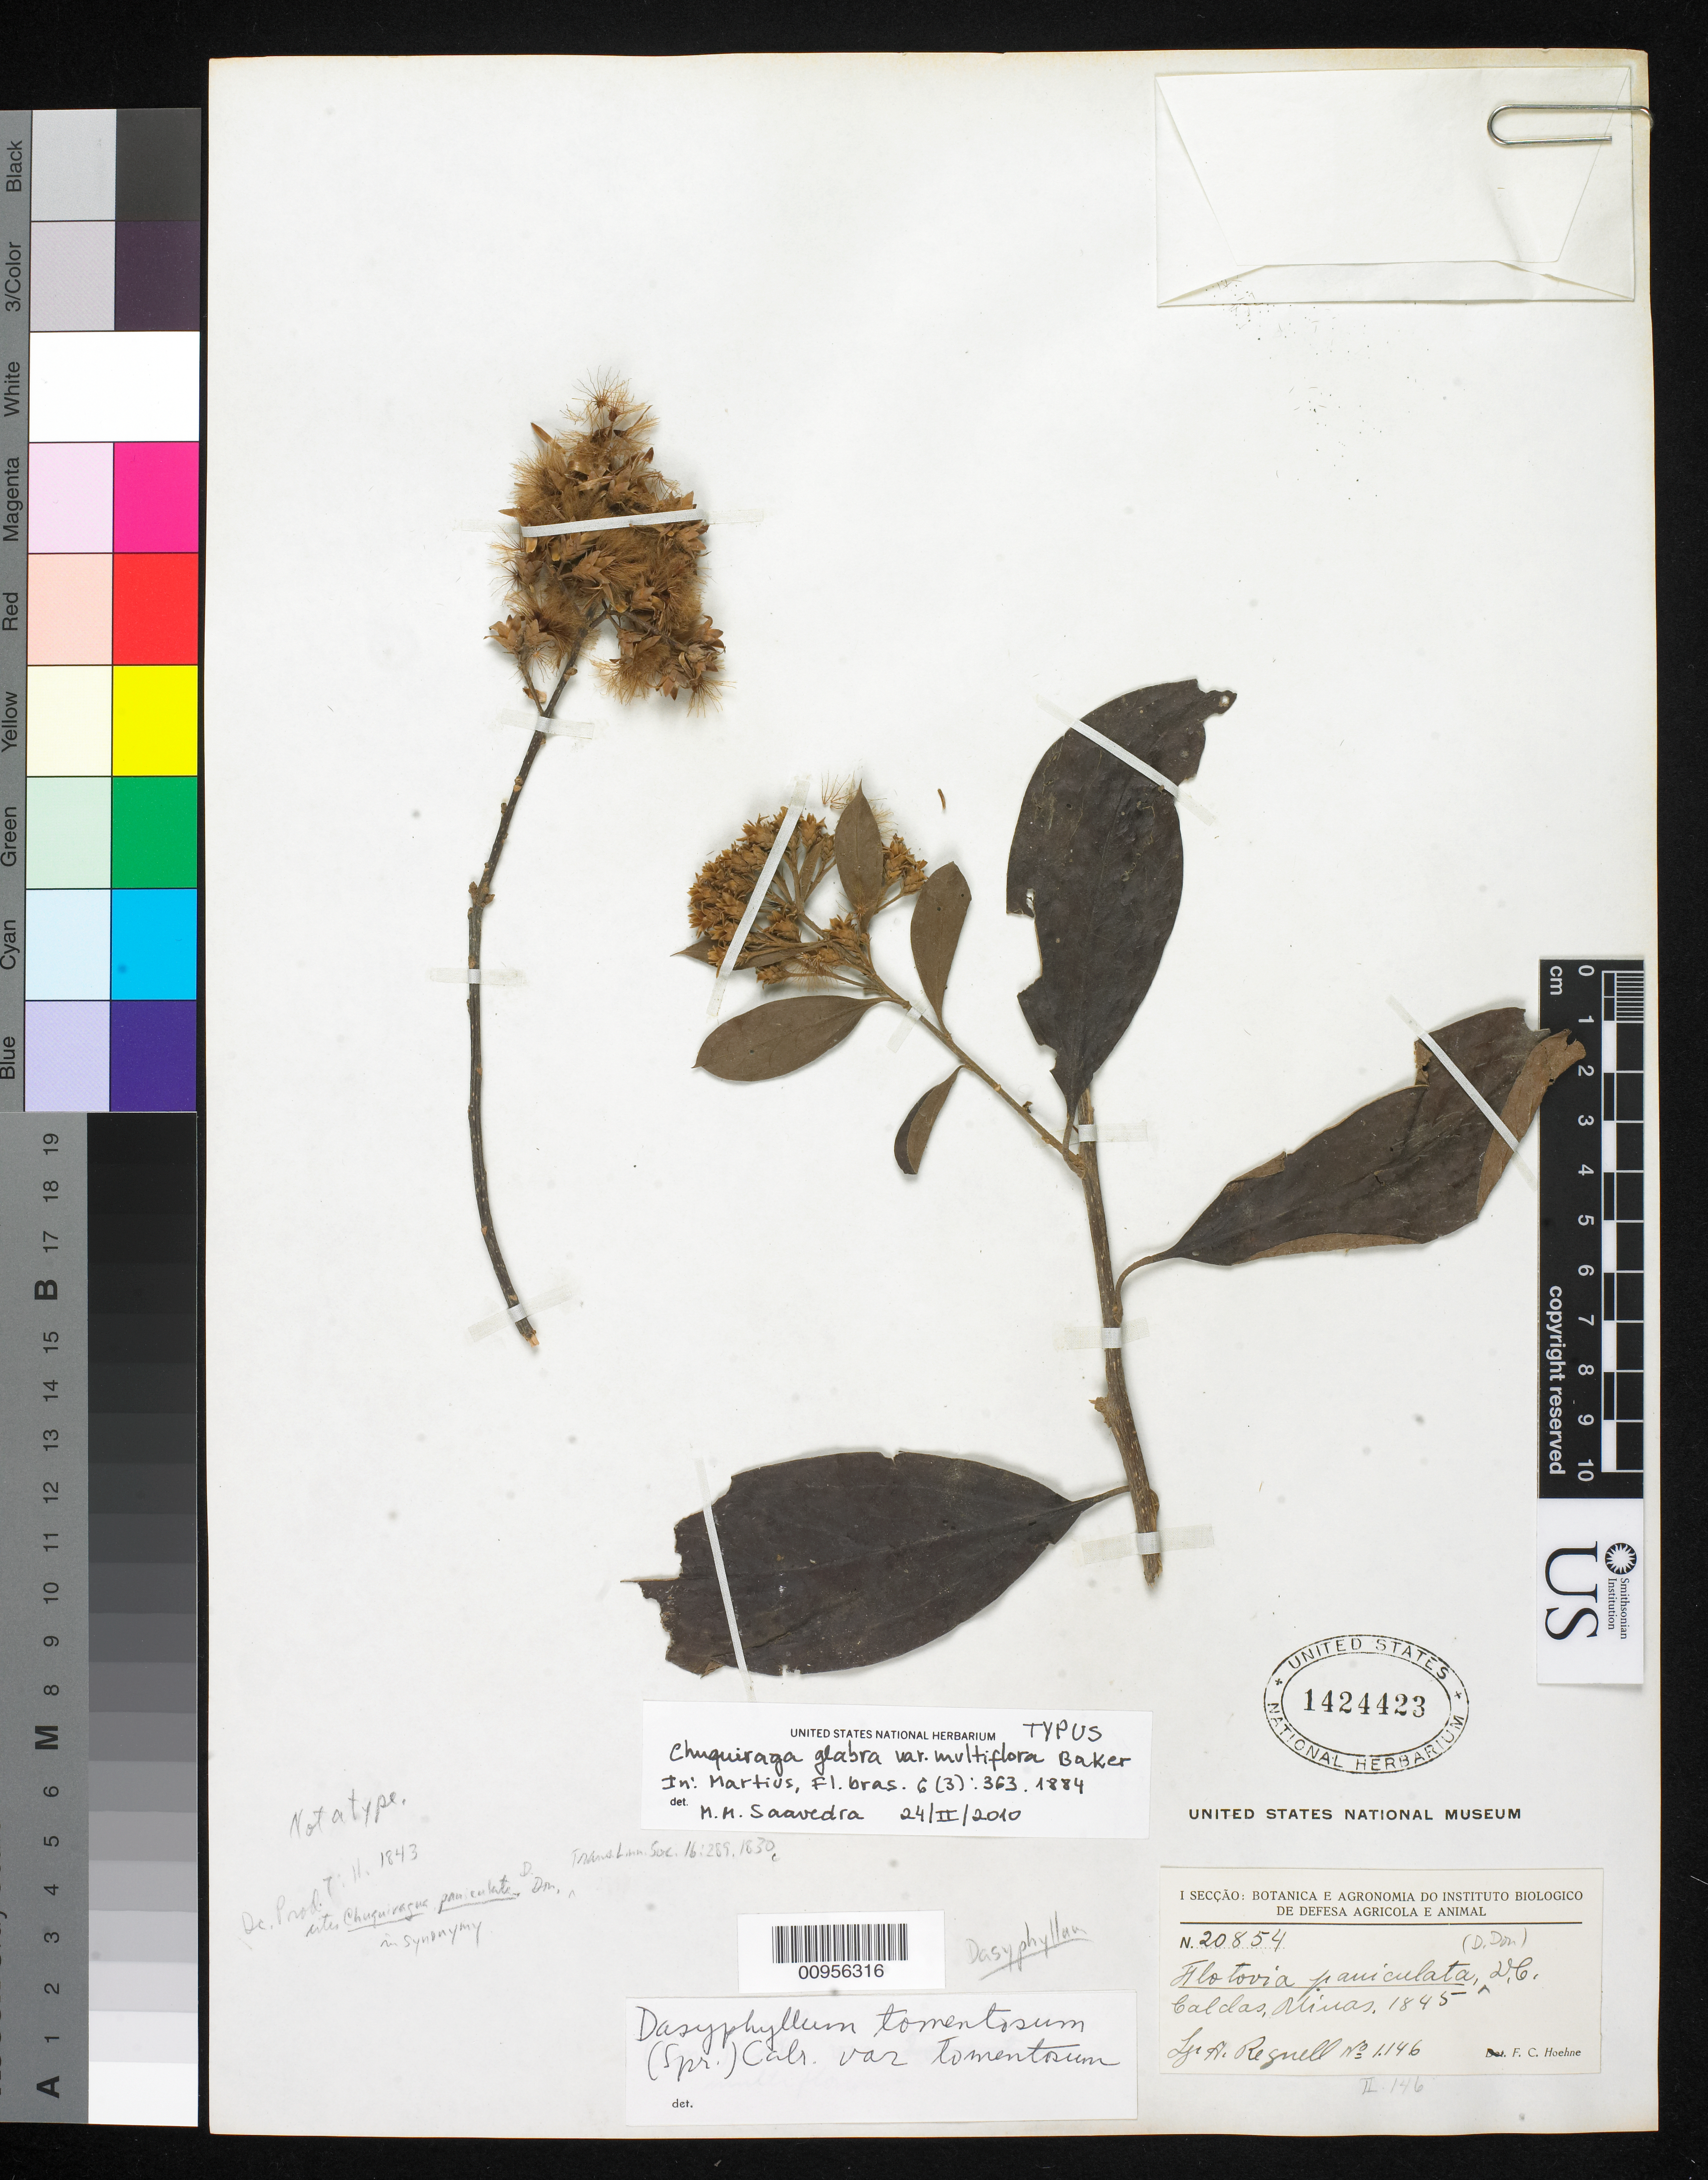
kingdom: Plantae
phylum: Tracheophyta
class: Magnoliopsida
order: Asterales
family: Asteraceae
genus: Chuquiraga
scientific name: Chuquiraga glabra var. multiflora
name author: Baker in Mart.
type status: Syntype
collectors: A. F. Regnell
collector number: I 146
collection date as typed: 1845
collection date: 1845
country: Brazil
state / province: Minas Gerais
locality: Caldas, Olinas.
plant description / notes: Annotated as "Typus" by M.M. Saavedra (2010). Protologue cites "Renell II. n. 146*!" [I 145 on this label].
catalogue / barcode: US 1424423